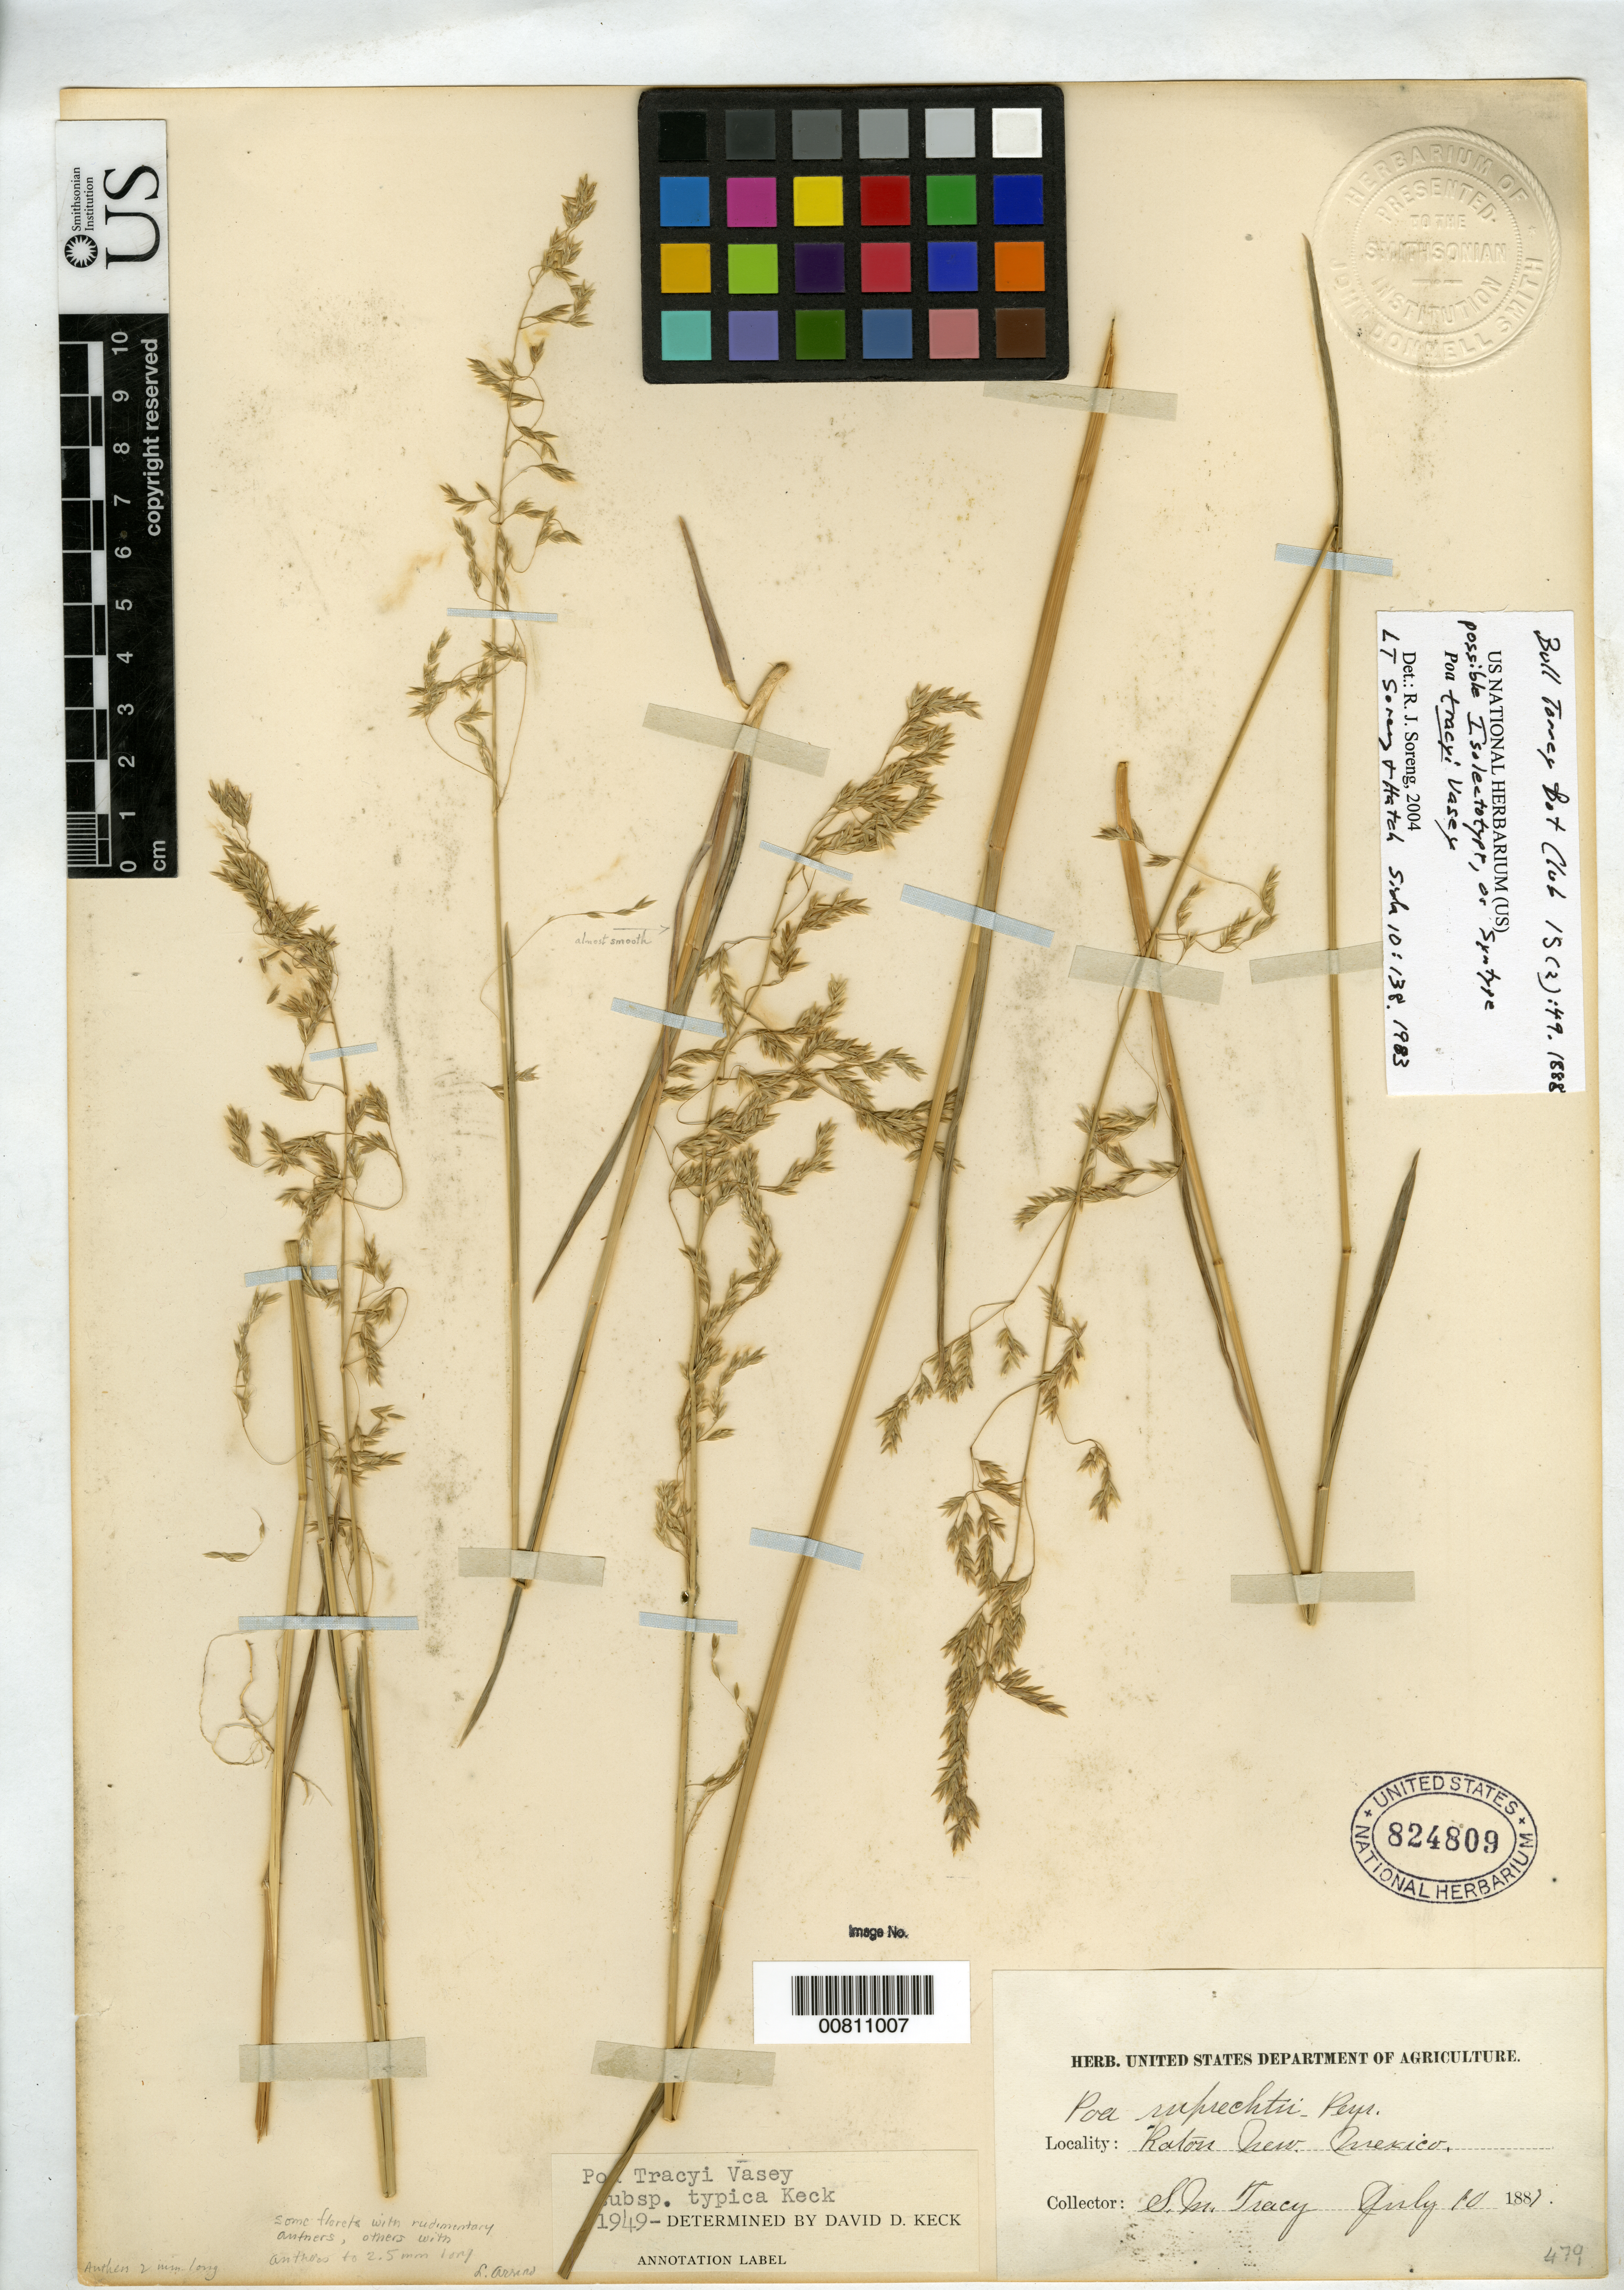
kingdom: Plantae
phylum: Tracheophyta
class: Liliopsida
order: Poales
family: Poaceae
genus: Poa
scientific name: Poa tracyi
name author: Vasey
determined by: Soreng, Robert J., Research Associate (BOT), Smithsonian Institution - National Museum of Natural History (UNITED STATES)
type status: Possible Isolectotype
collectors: S. M. Tracy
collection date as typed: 10 Jul 1887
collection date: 1887-07-10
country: United States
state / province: New Mexico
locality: Raton, New Mexico.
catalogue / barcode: US 824809